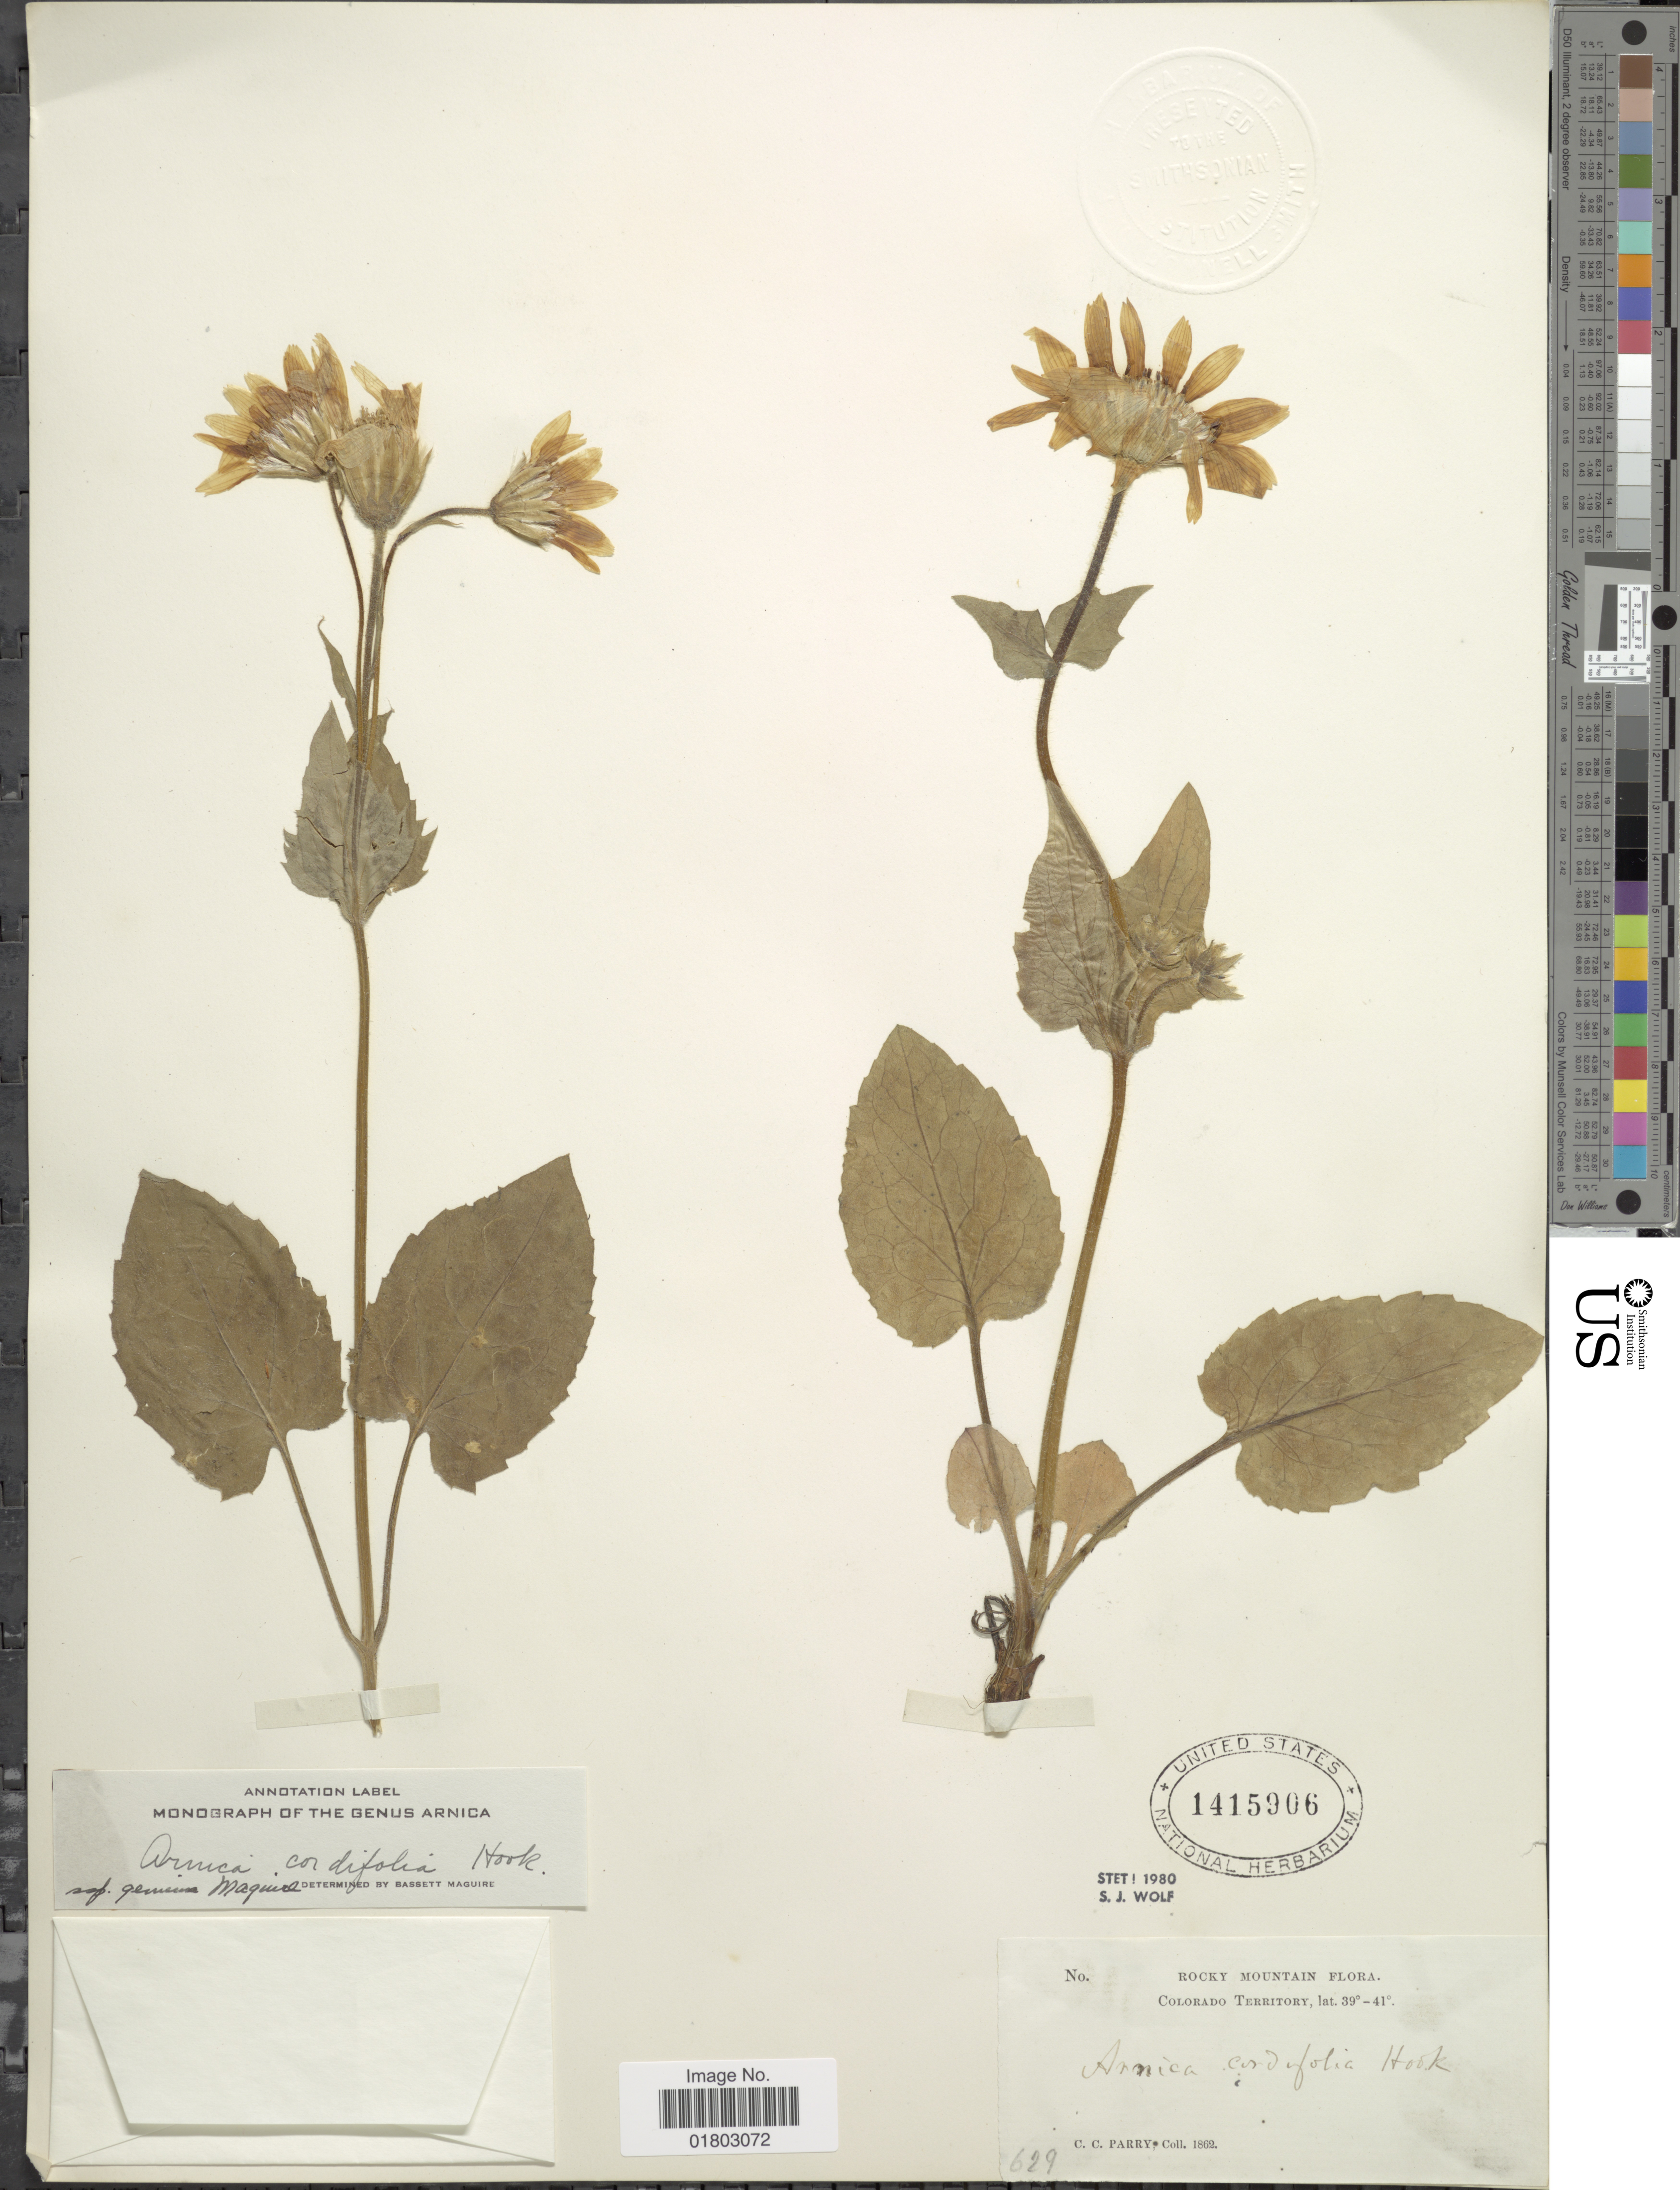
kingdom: Plantae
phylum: Tracheophyta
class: Magnoliopsida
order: Asterales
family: Asteraceae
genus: Arnica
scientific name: Arnica cordifolia subsp. genuina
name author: Maguire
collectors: C. C. Parry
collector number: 629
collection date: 1862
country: United States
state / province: Colorado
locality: Rocky Mountain, Colorado Territory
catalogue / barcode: US 1415906